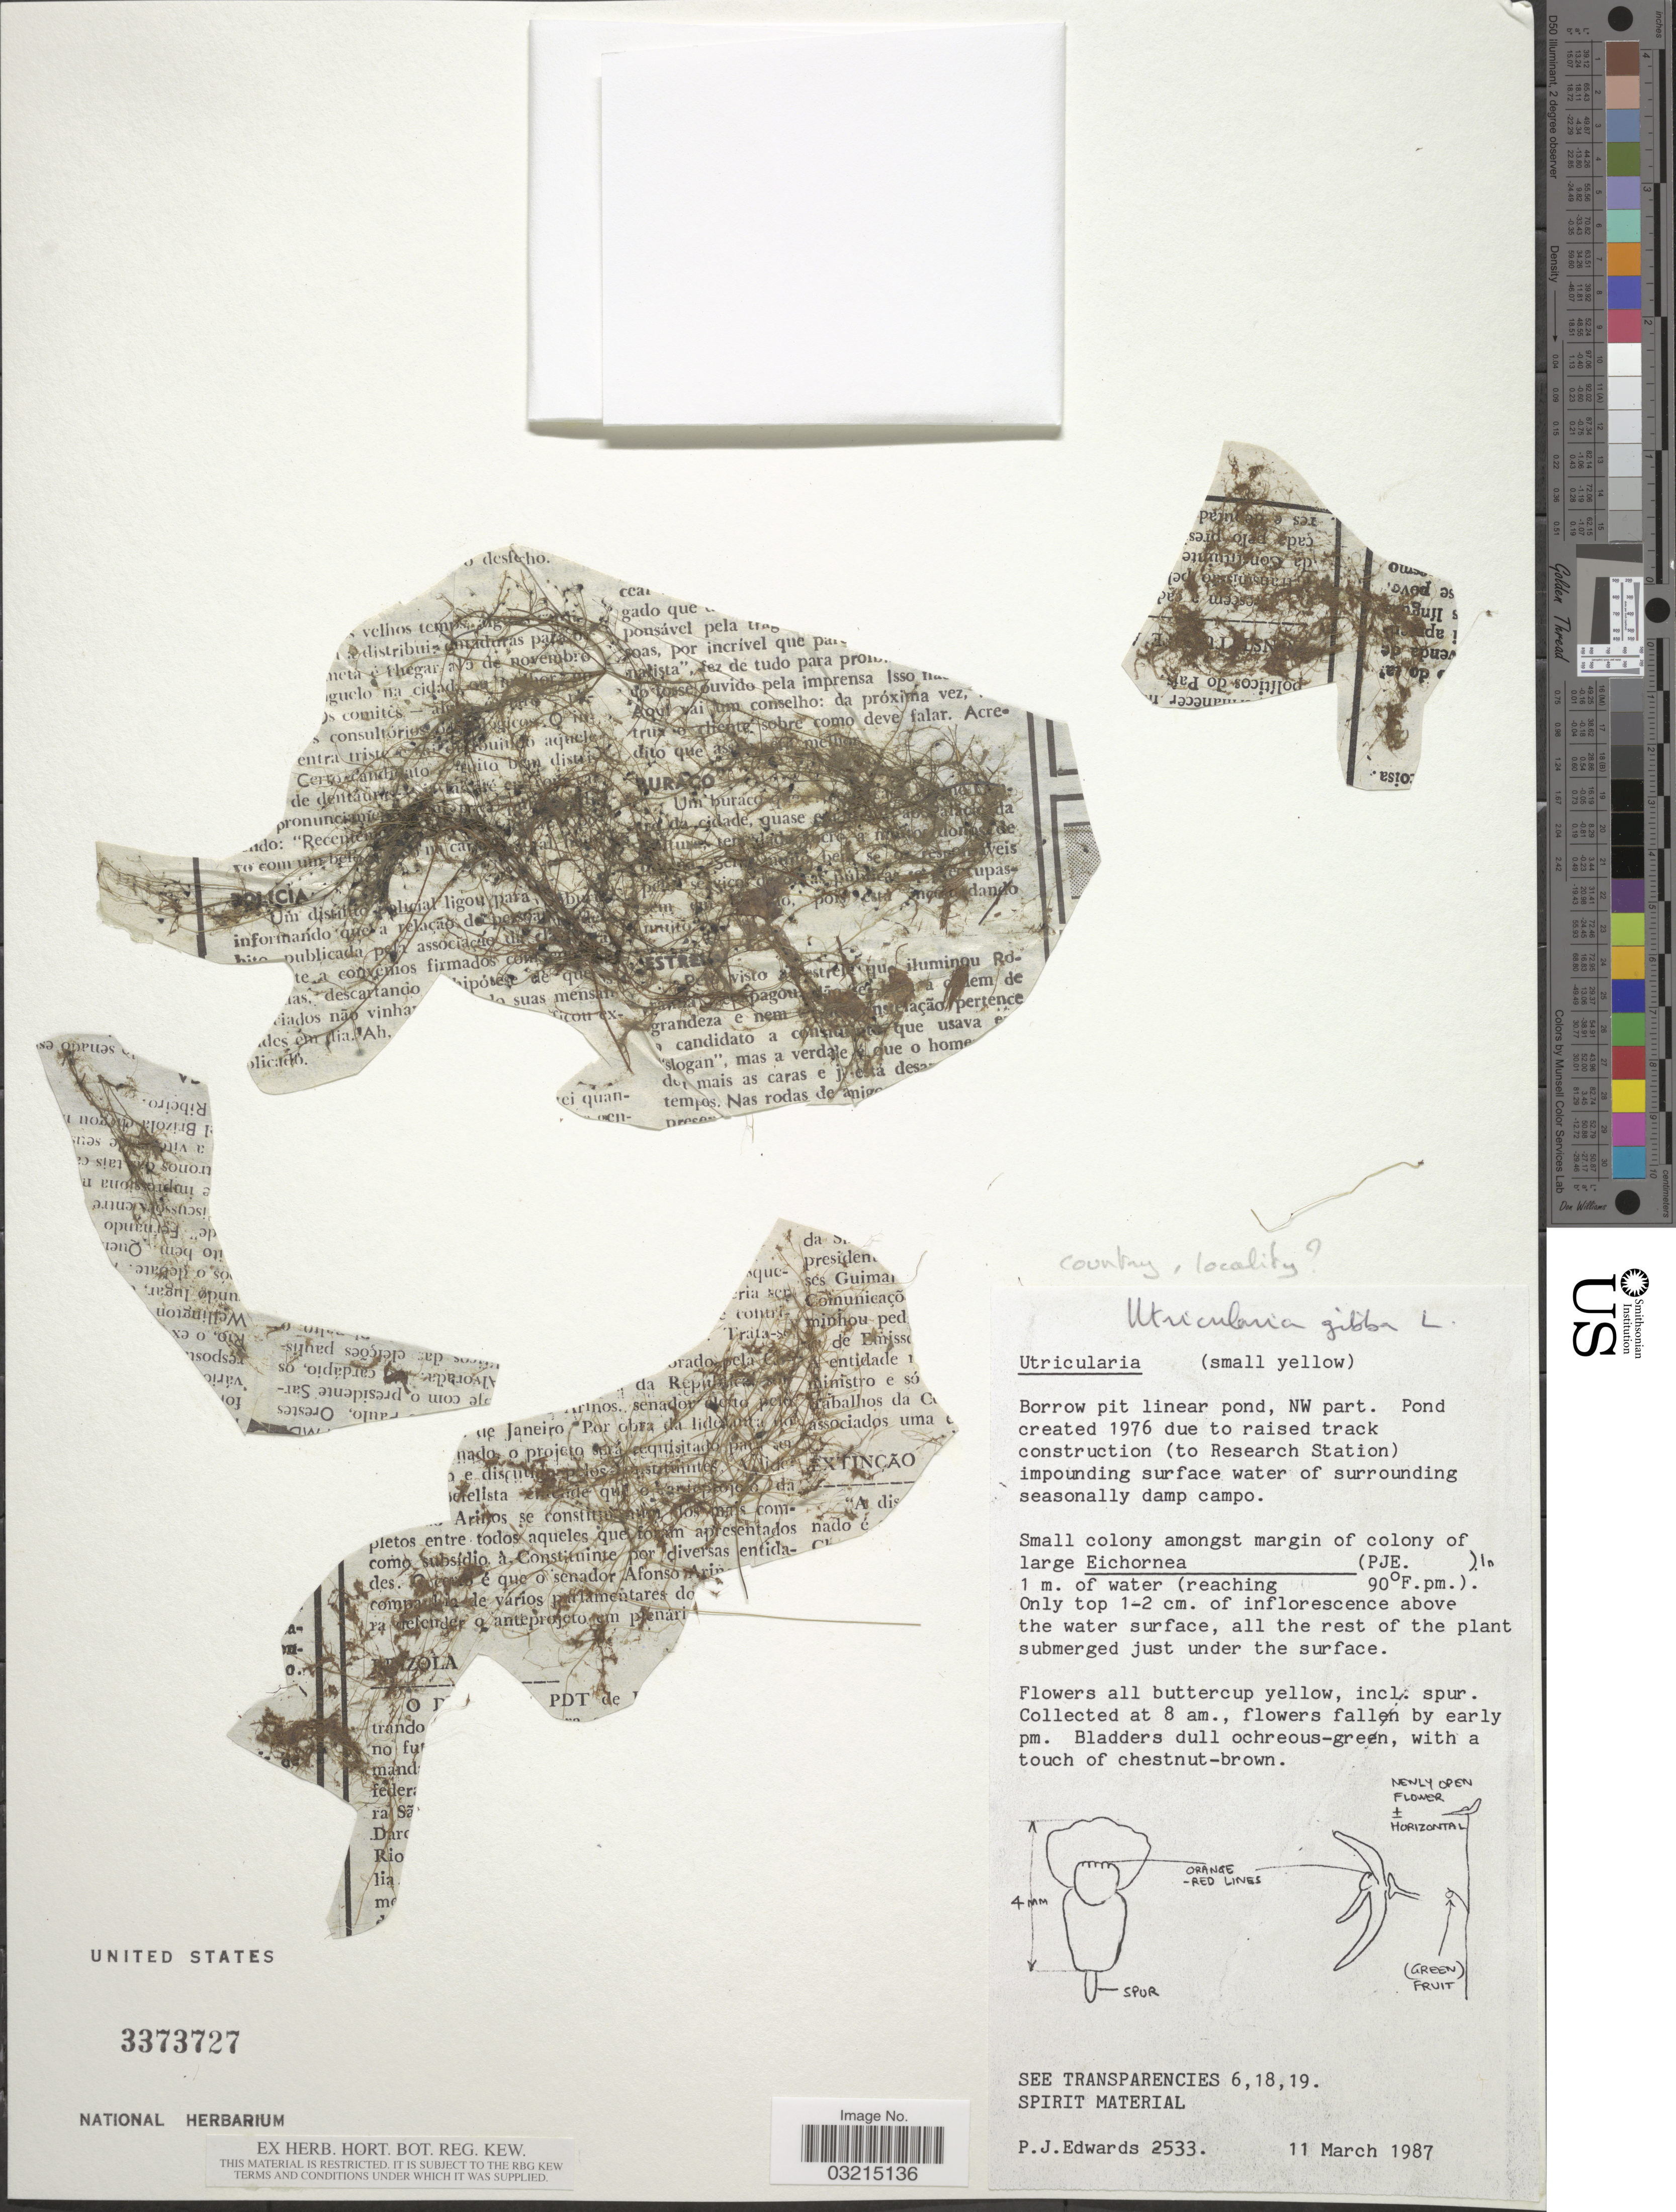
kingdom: Plantae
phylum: Tracheophyta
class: Magnoliopsida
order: Lamiales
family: Lentibulariaceae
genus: Utricularia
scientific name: Utricularia gibba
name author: L.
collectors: P. Edwards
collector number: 2533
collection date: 1987-03-11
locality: Borrow pit linear pond, NW part.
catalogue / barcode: US 3373727